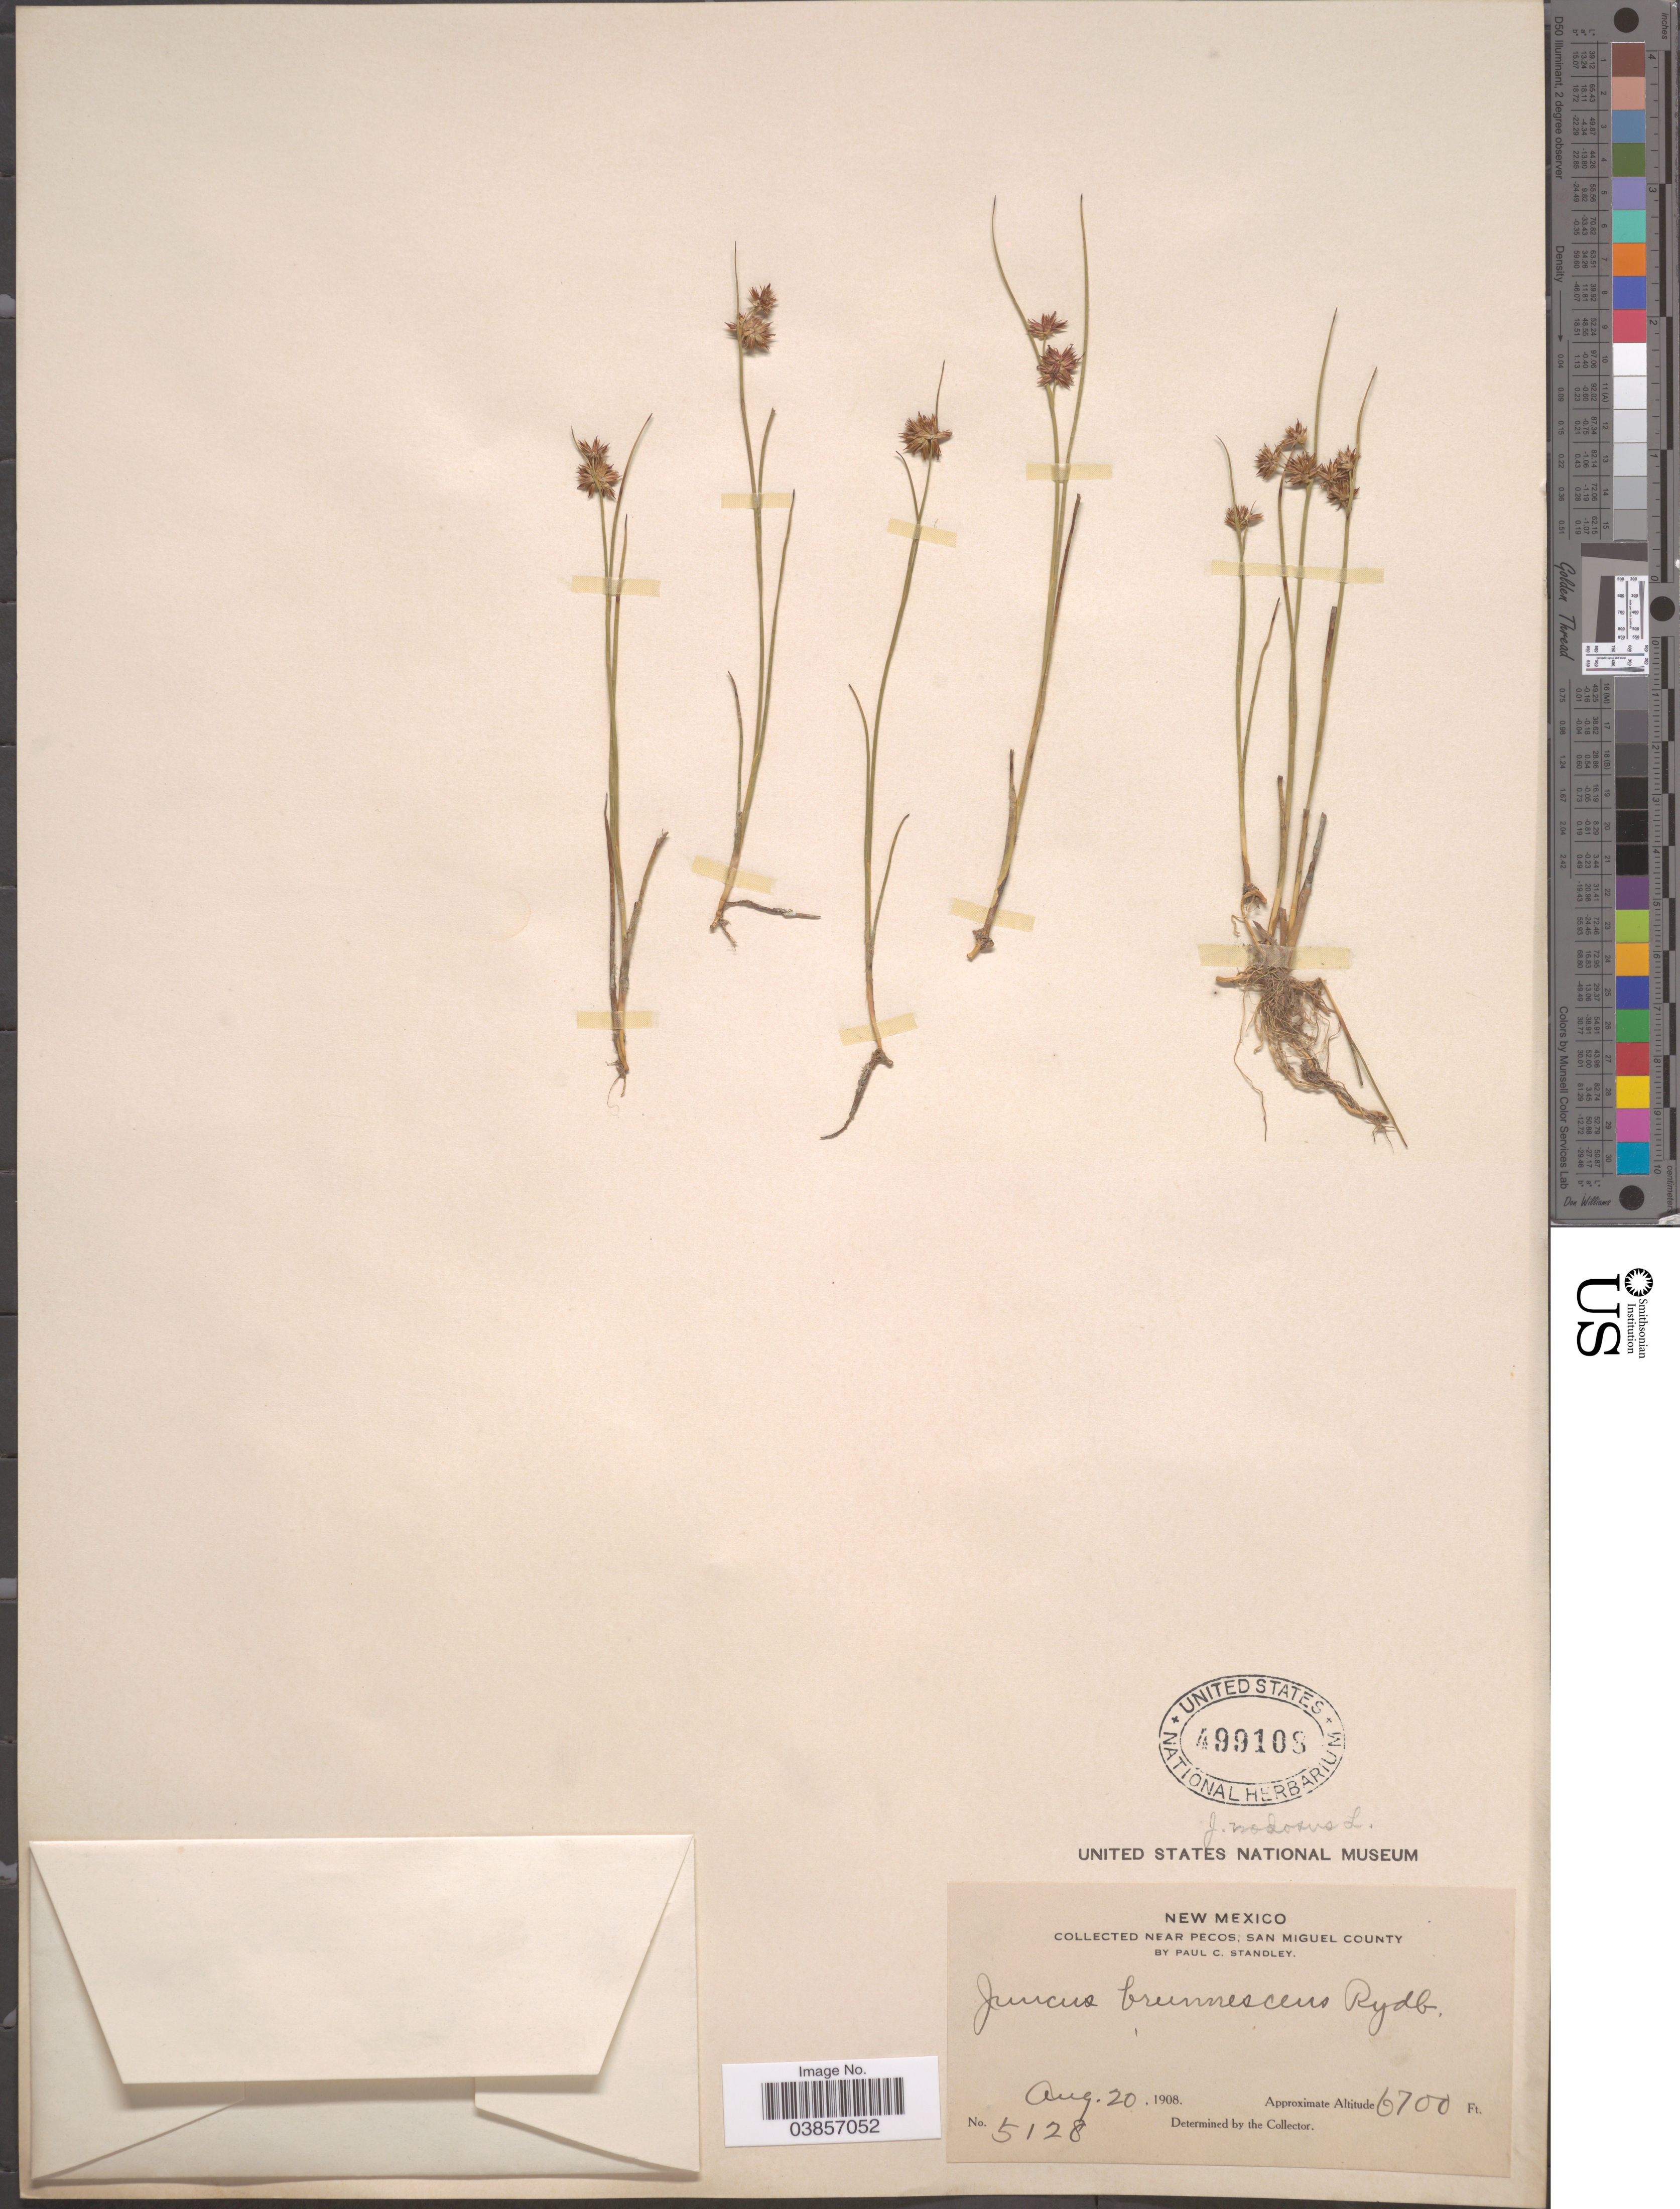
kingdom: Plantae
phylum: Tracheophyta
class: Liliopsida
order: Poales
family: Juncaceae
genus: Juncus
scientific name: Juncus saximontanus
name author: A. Nelson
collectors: P. C. Standley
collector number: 5128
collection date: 1908-08-20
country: United States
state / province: New Mexico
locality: Near Pecos, San Miguel County.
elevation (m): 2042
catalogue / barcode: US 499108